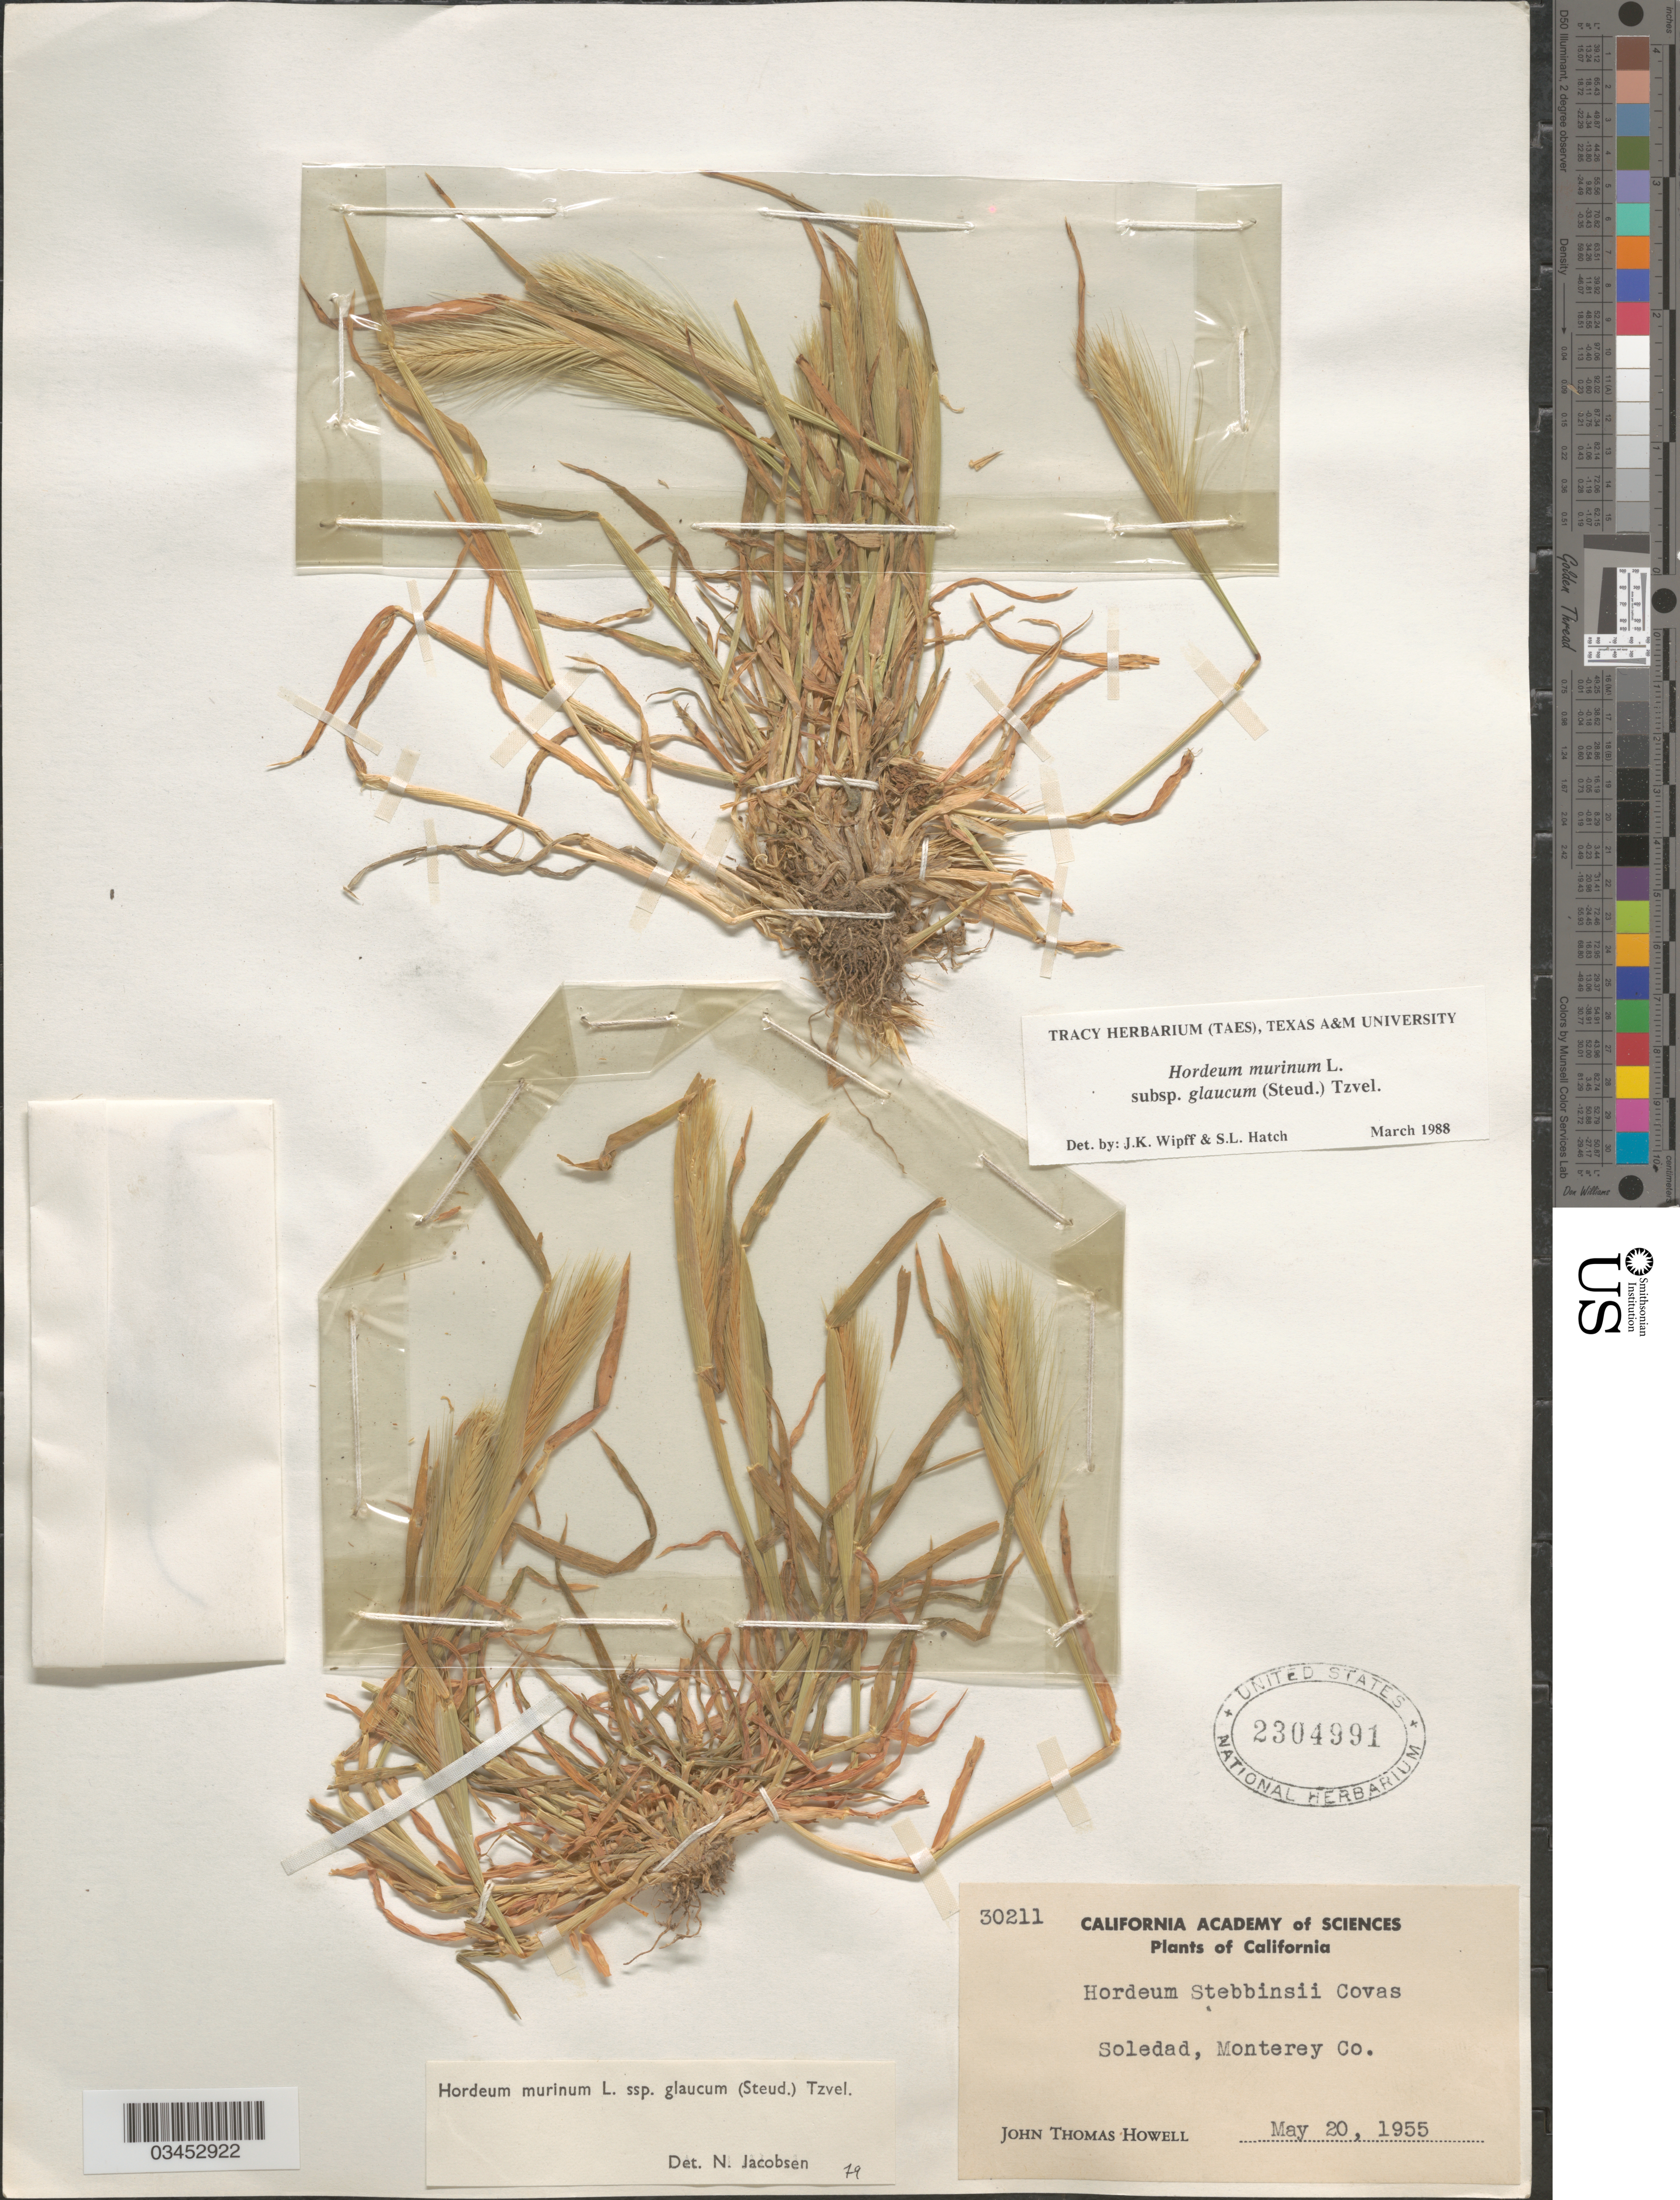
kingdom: Plantae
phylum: Tracheophyta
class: Liliopsida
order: Poales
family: Poaceae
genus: Hordeum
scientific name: Hordeum murinum subsp. glaucum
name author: (Steud.) Tzvelev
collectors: J. T. Howell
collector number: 30211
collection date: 1955-05-20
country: United States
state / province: California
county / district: Monterey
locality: Soledad, Monterey Co.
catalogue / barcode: US 2304991